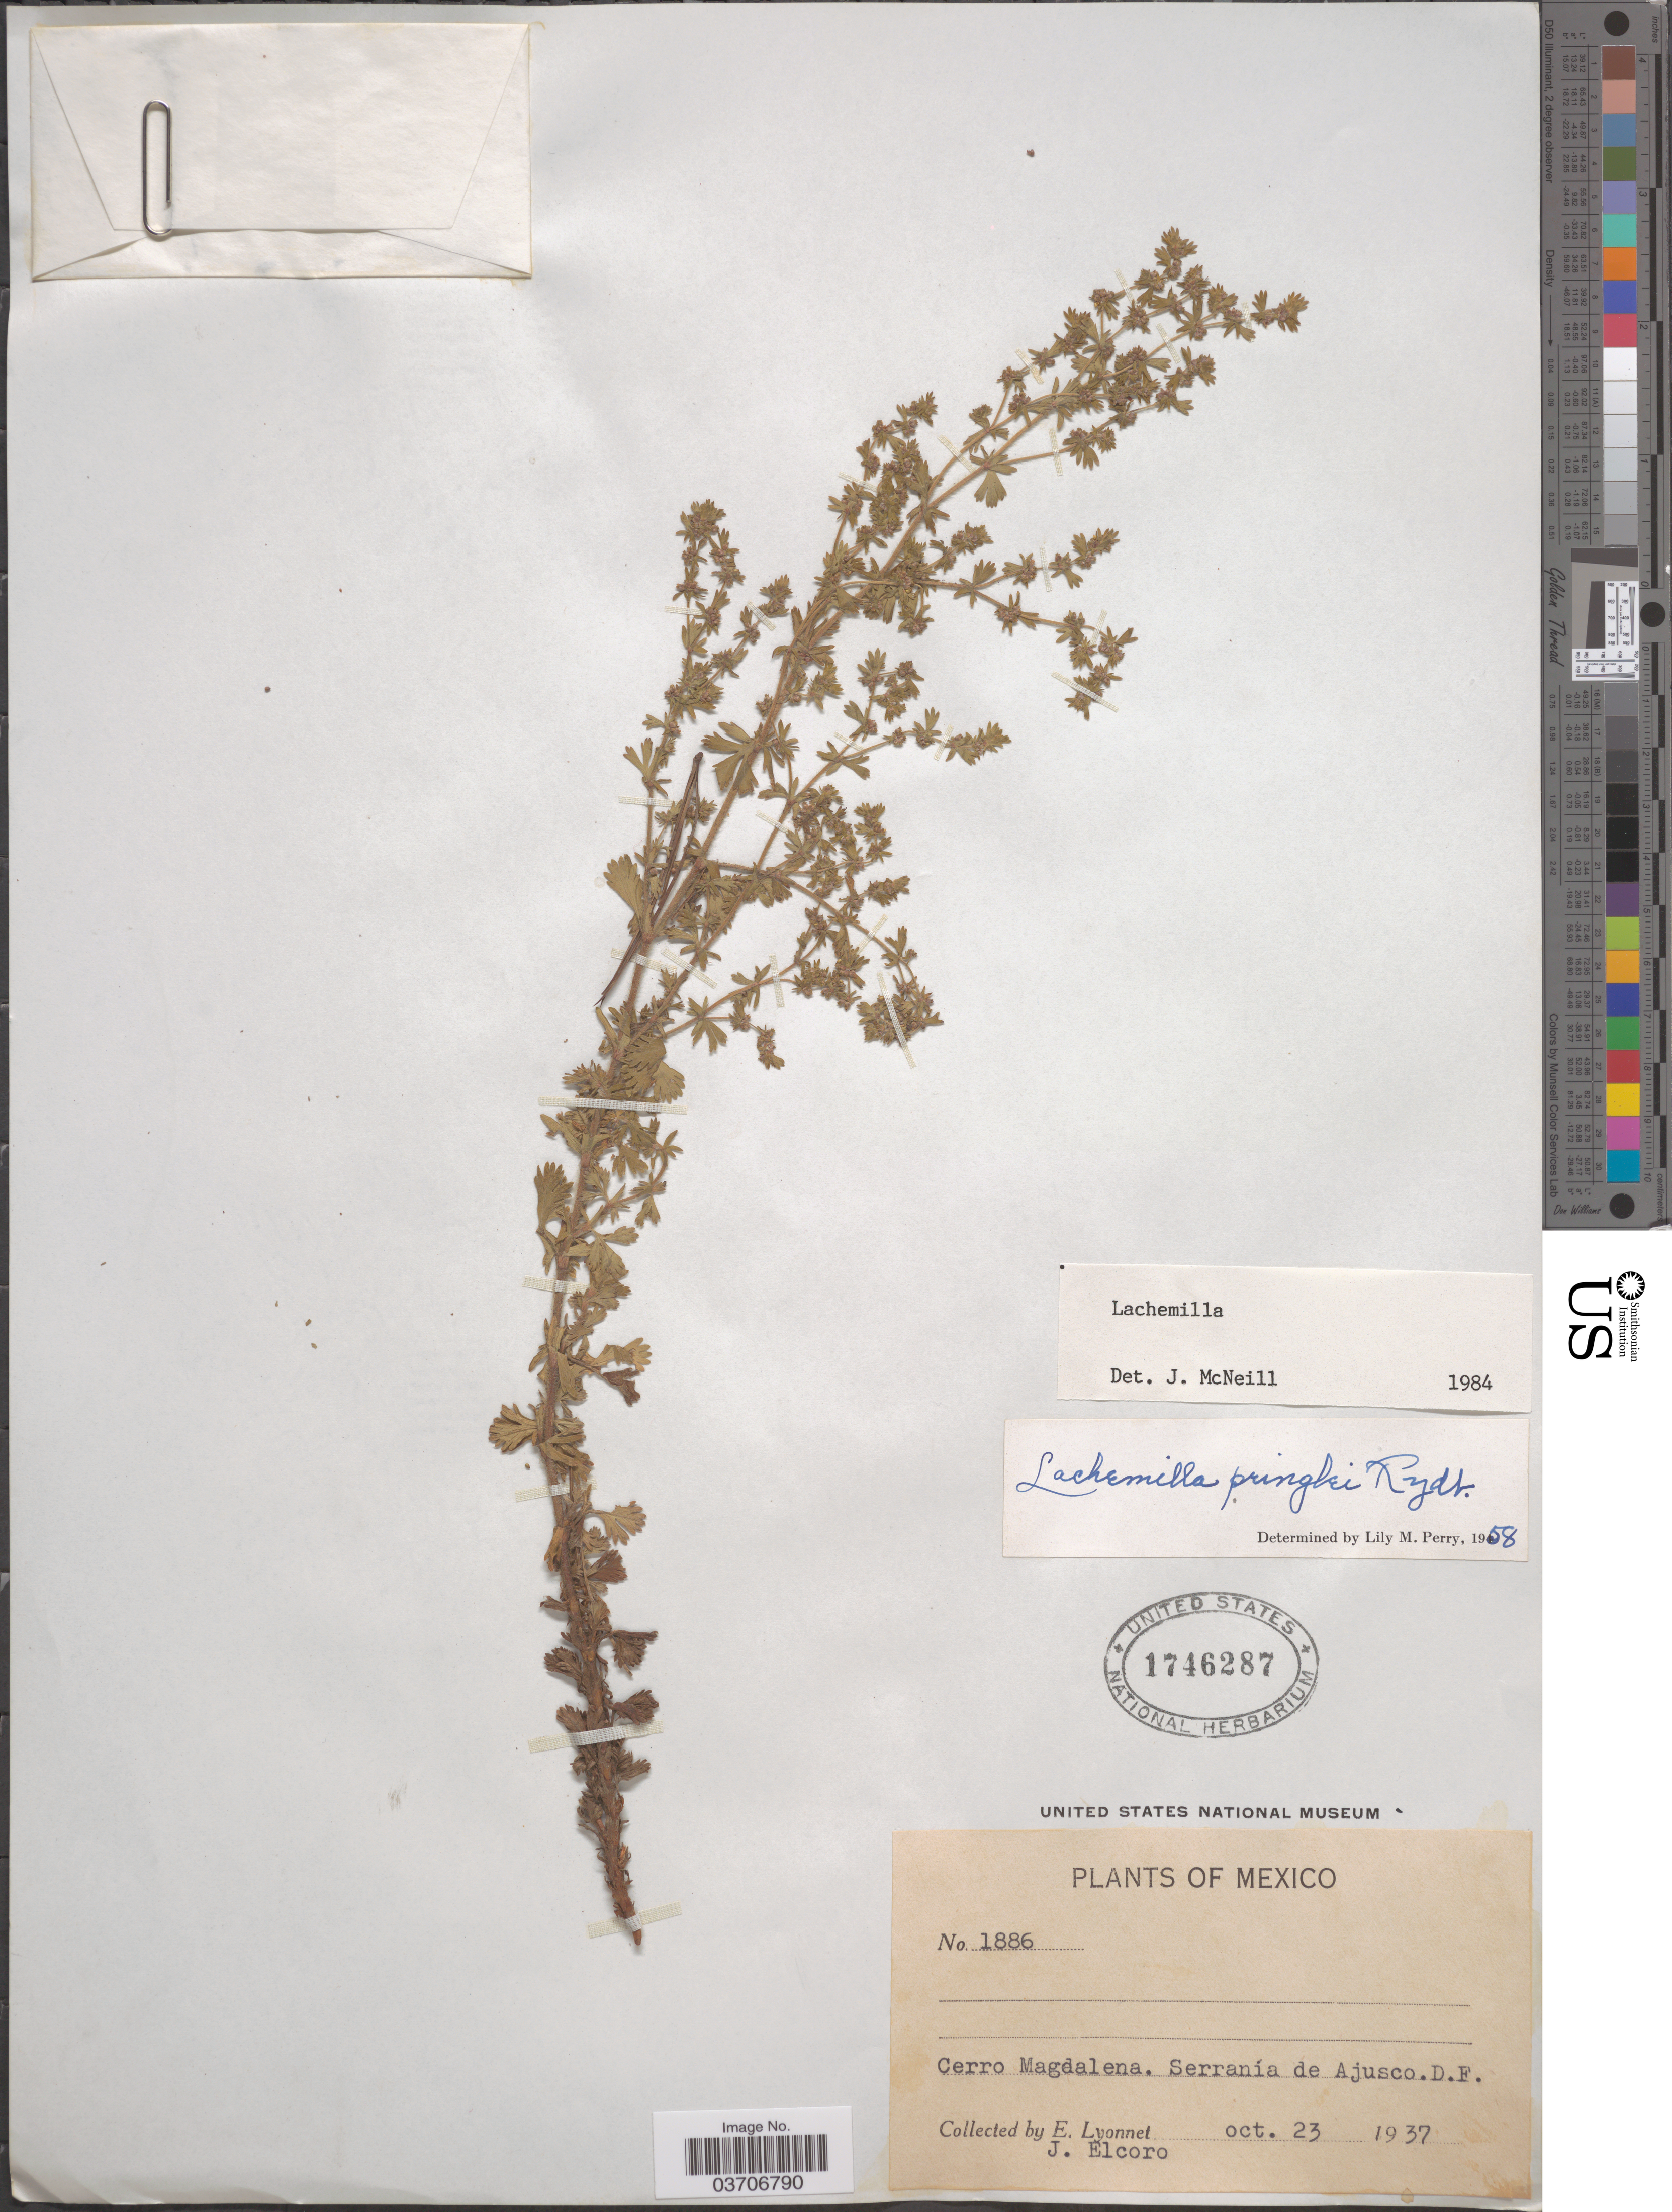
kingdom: Plantae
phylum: Tracheophyta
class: Magnoliopsida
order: Rosales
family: Rosaceae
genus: Lachemilla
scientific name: Lachemilla sp.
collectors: E. Lyonnet & J. Elcoro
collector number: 1886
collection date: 1937-10-23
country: Mexico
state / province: Distrito Federal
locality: Cerro Magdalena. Serranía de Ajusco.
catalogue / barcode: US 1746287